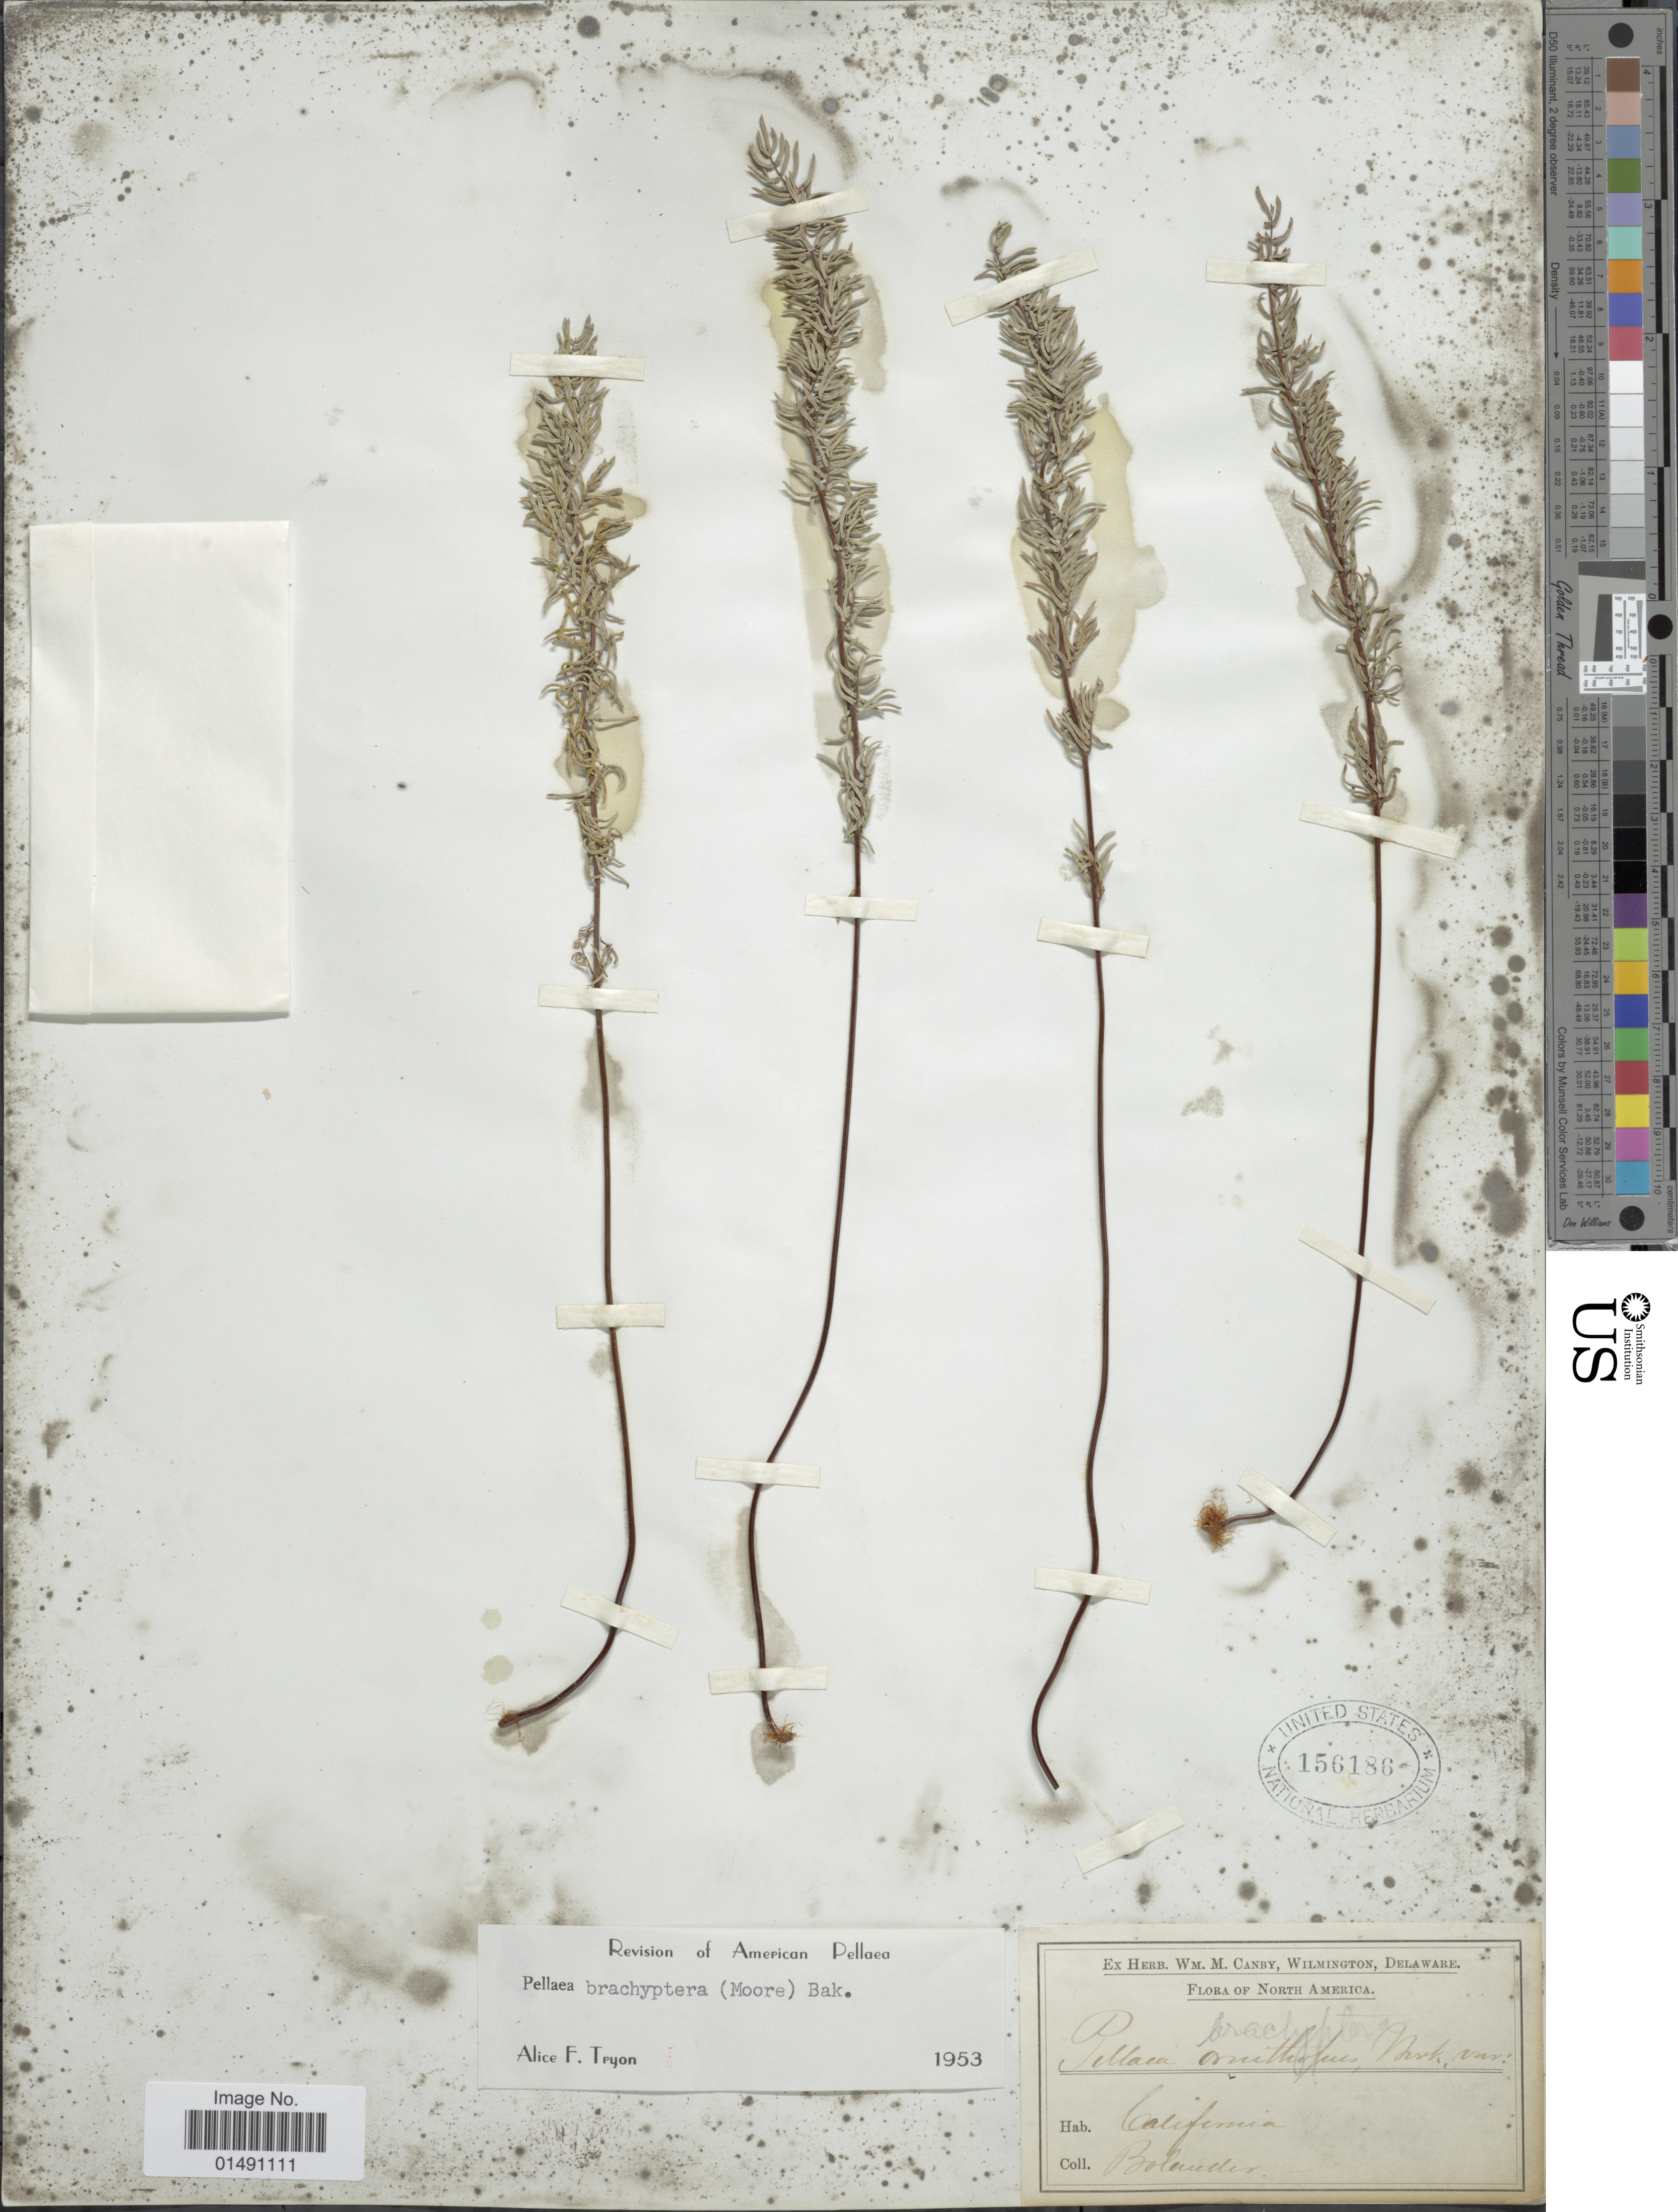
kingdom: Plantae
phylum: Tracheophyta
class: Polypodiopsida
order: Polypodiales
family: Pteridaceae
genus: Pellaea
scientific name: Pellaea brachyptera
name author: (T. Moore) Baker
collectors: -. Bolander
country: United States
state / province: California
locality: Northern America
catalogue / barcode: US 156186